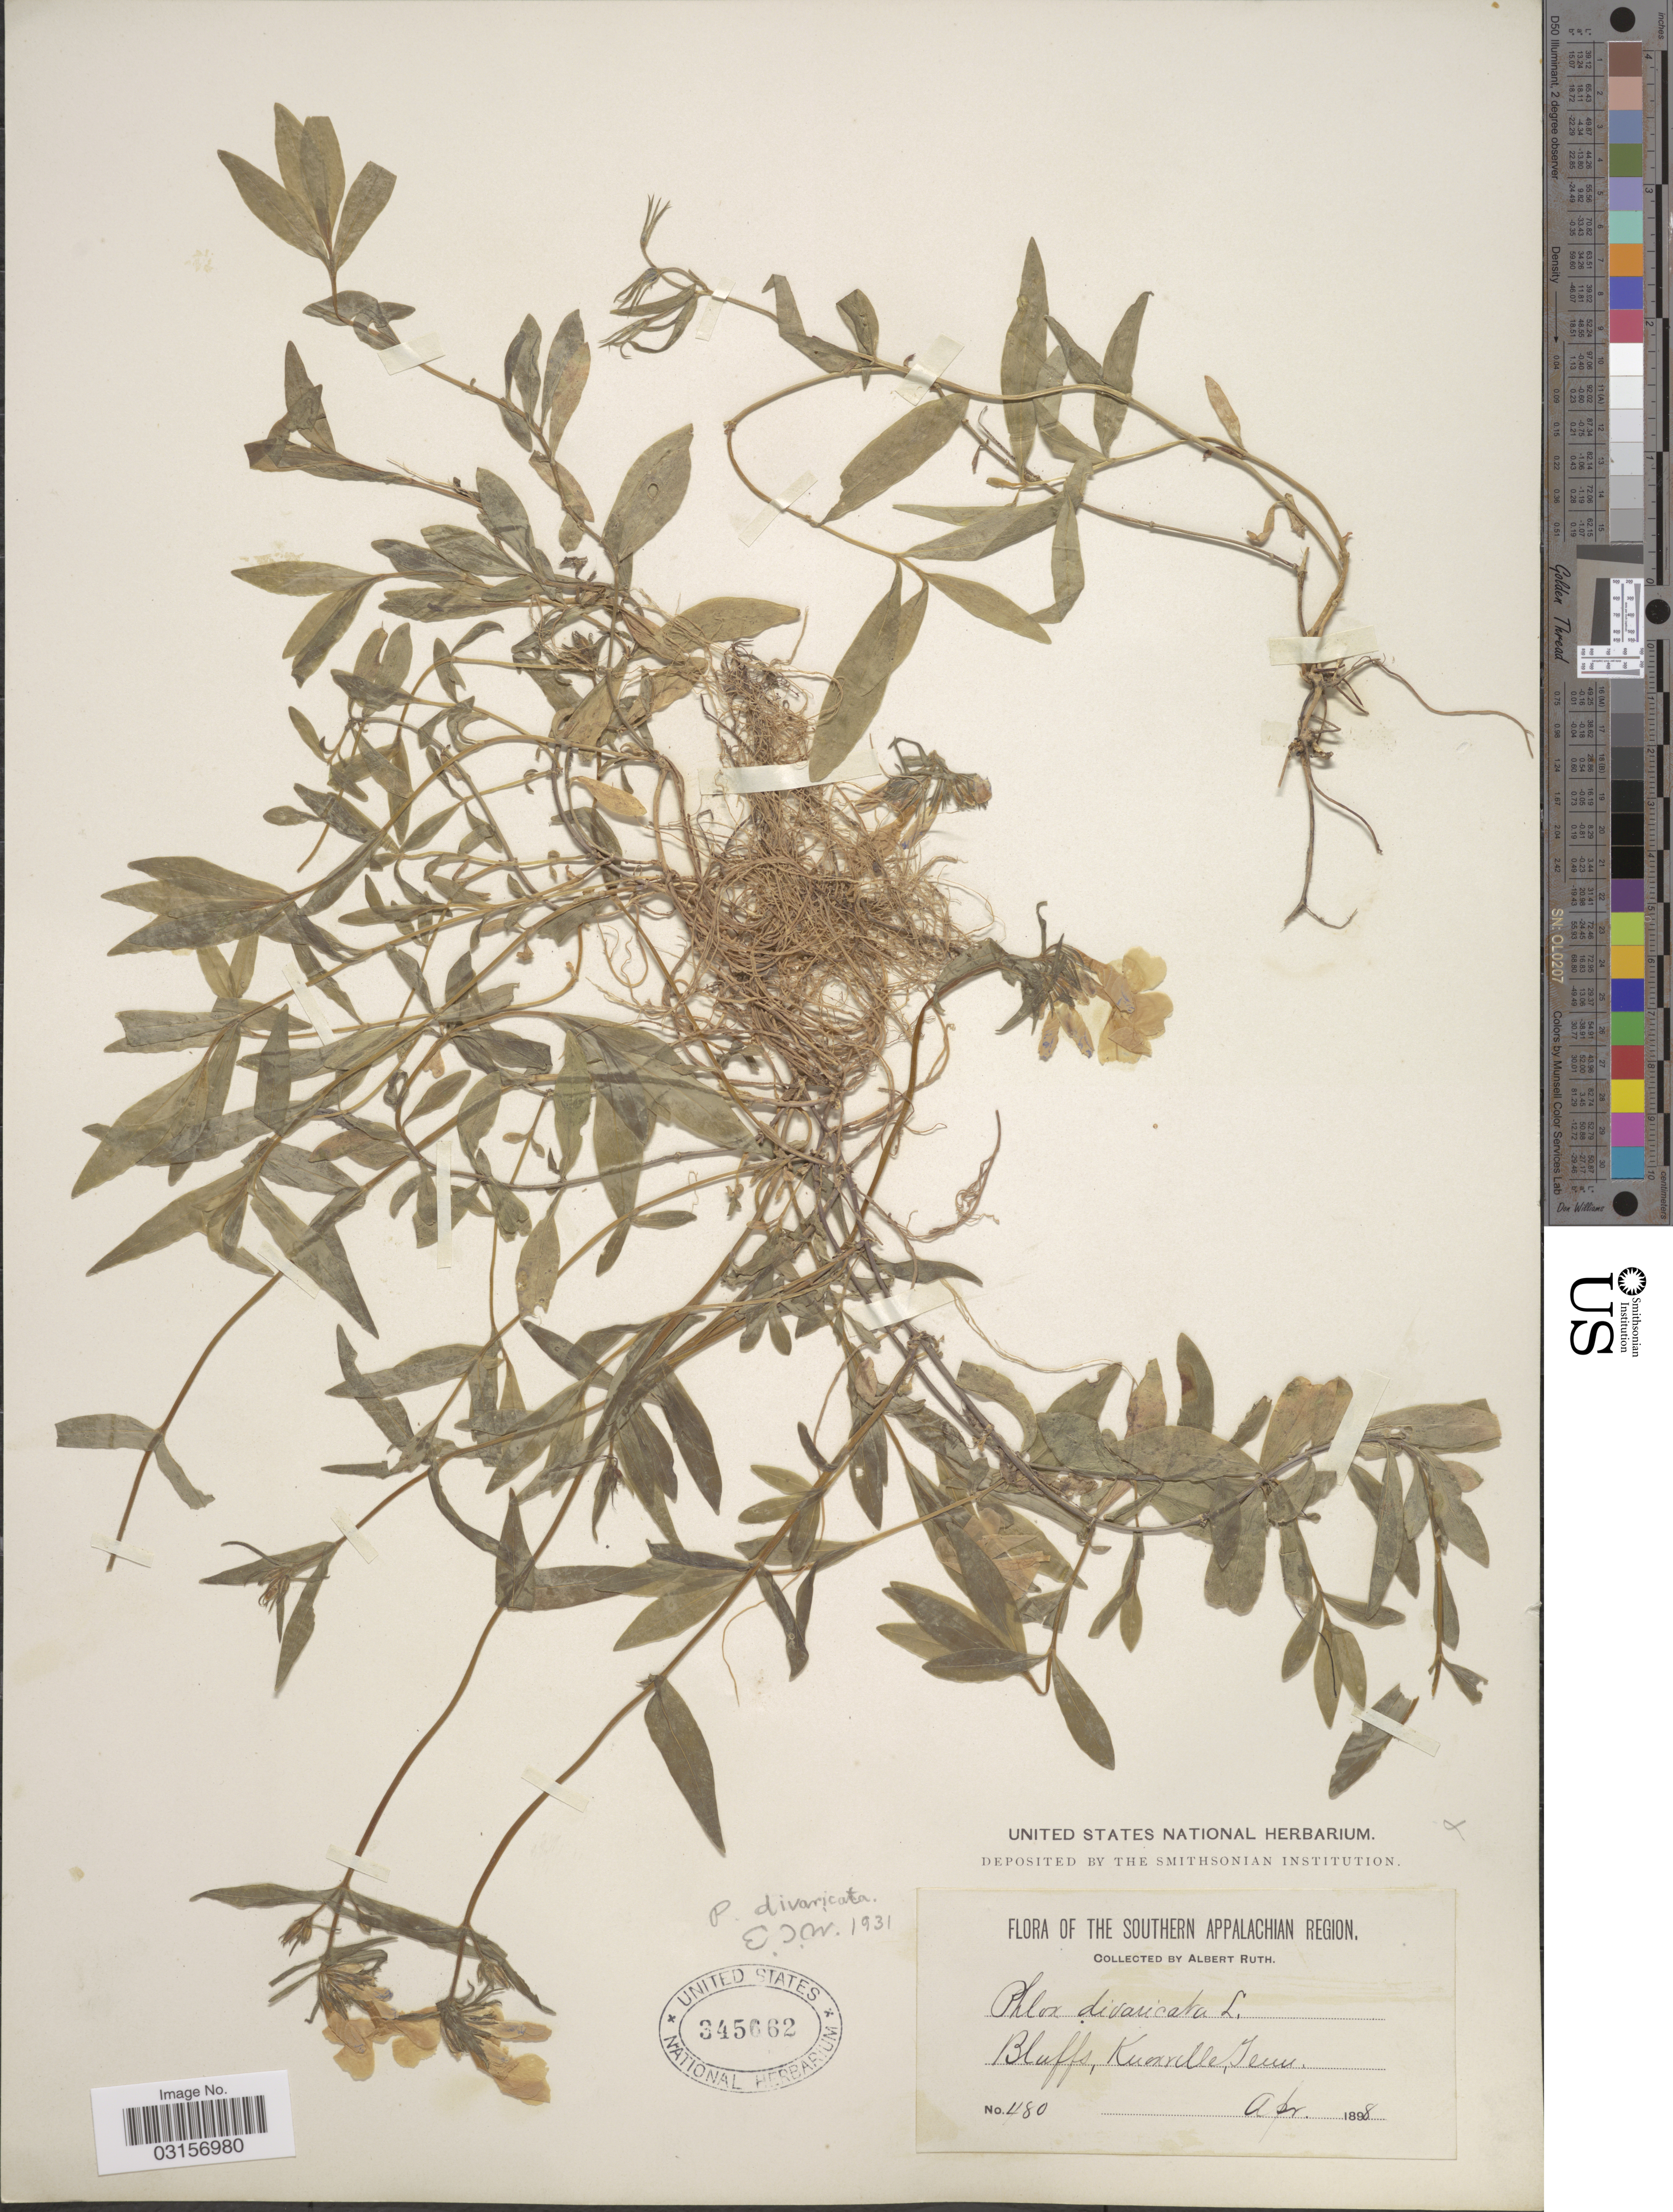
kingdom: Plantae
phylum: Tracheophyta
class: Magnoliopsida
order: Ericales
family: Polemoniaceae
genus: Phlox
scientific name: Phlox divaricata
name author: L.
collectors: A. Ruth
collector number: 480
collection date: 1898-04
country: United States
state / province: Tennessee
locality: The Southern Appalachian Region, Bluffs, Knoxville.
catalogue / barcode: US 345662